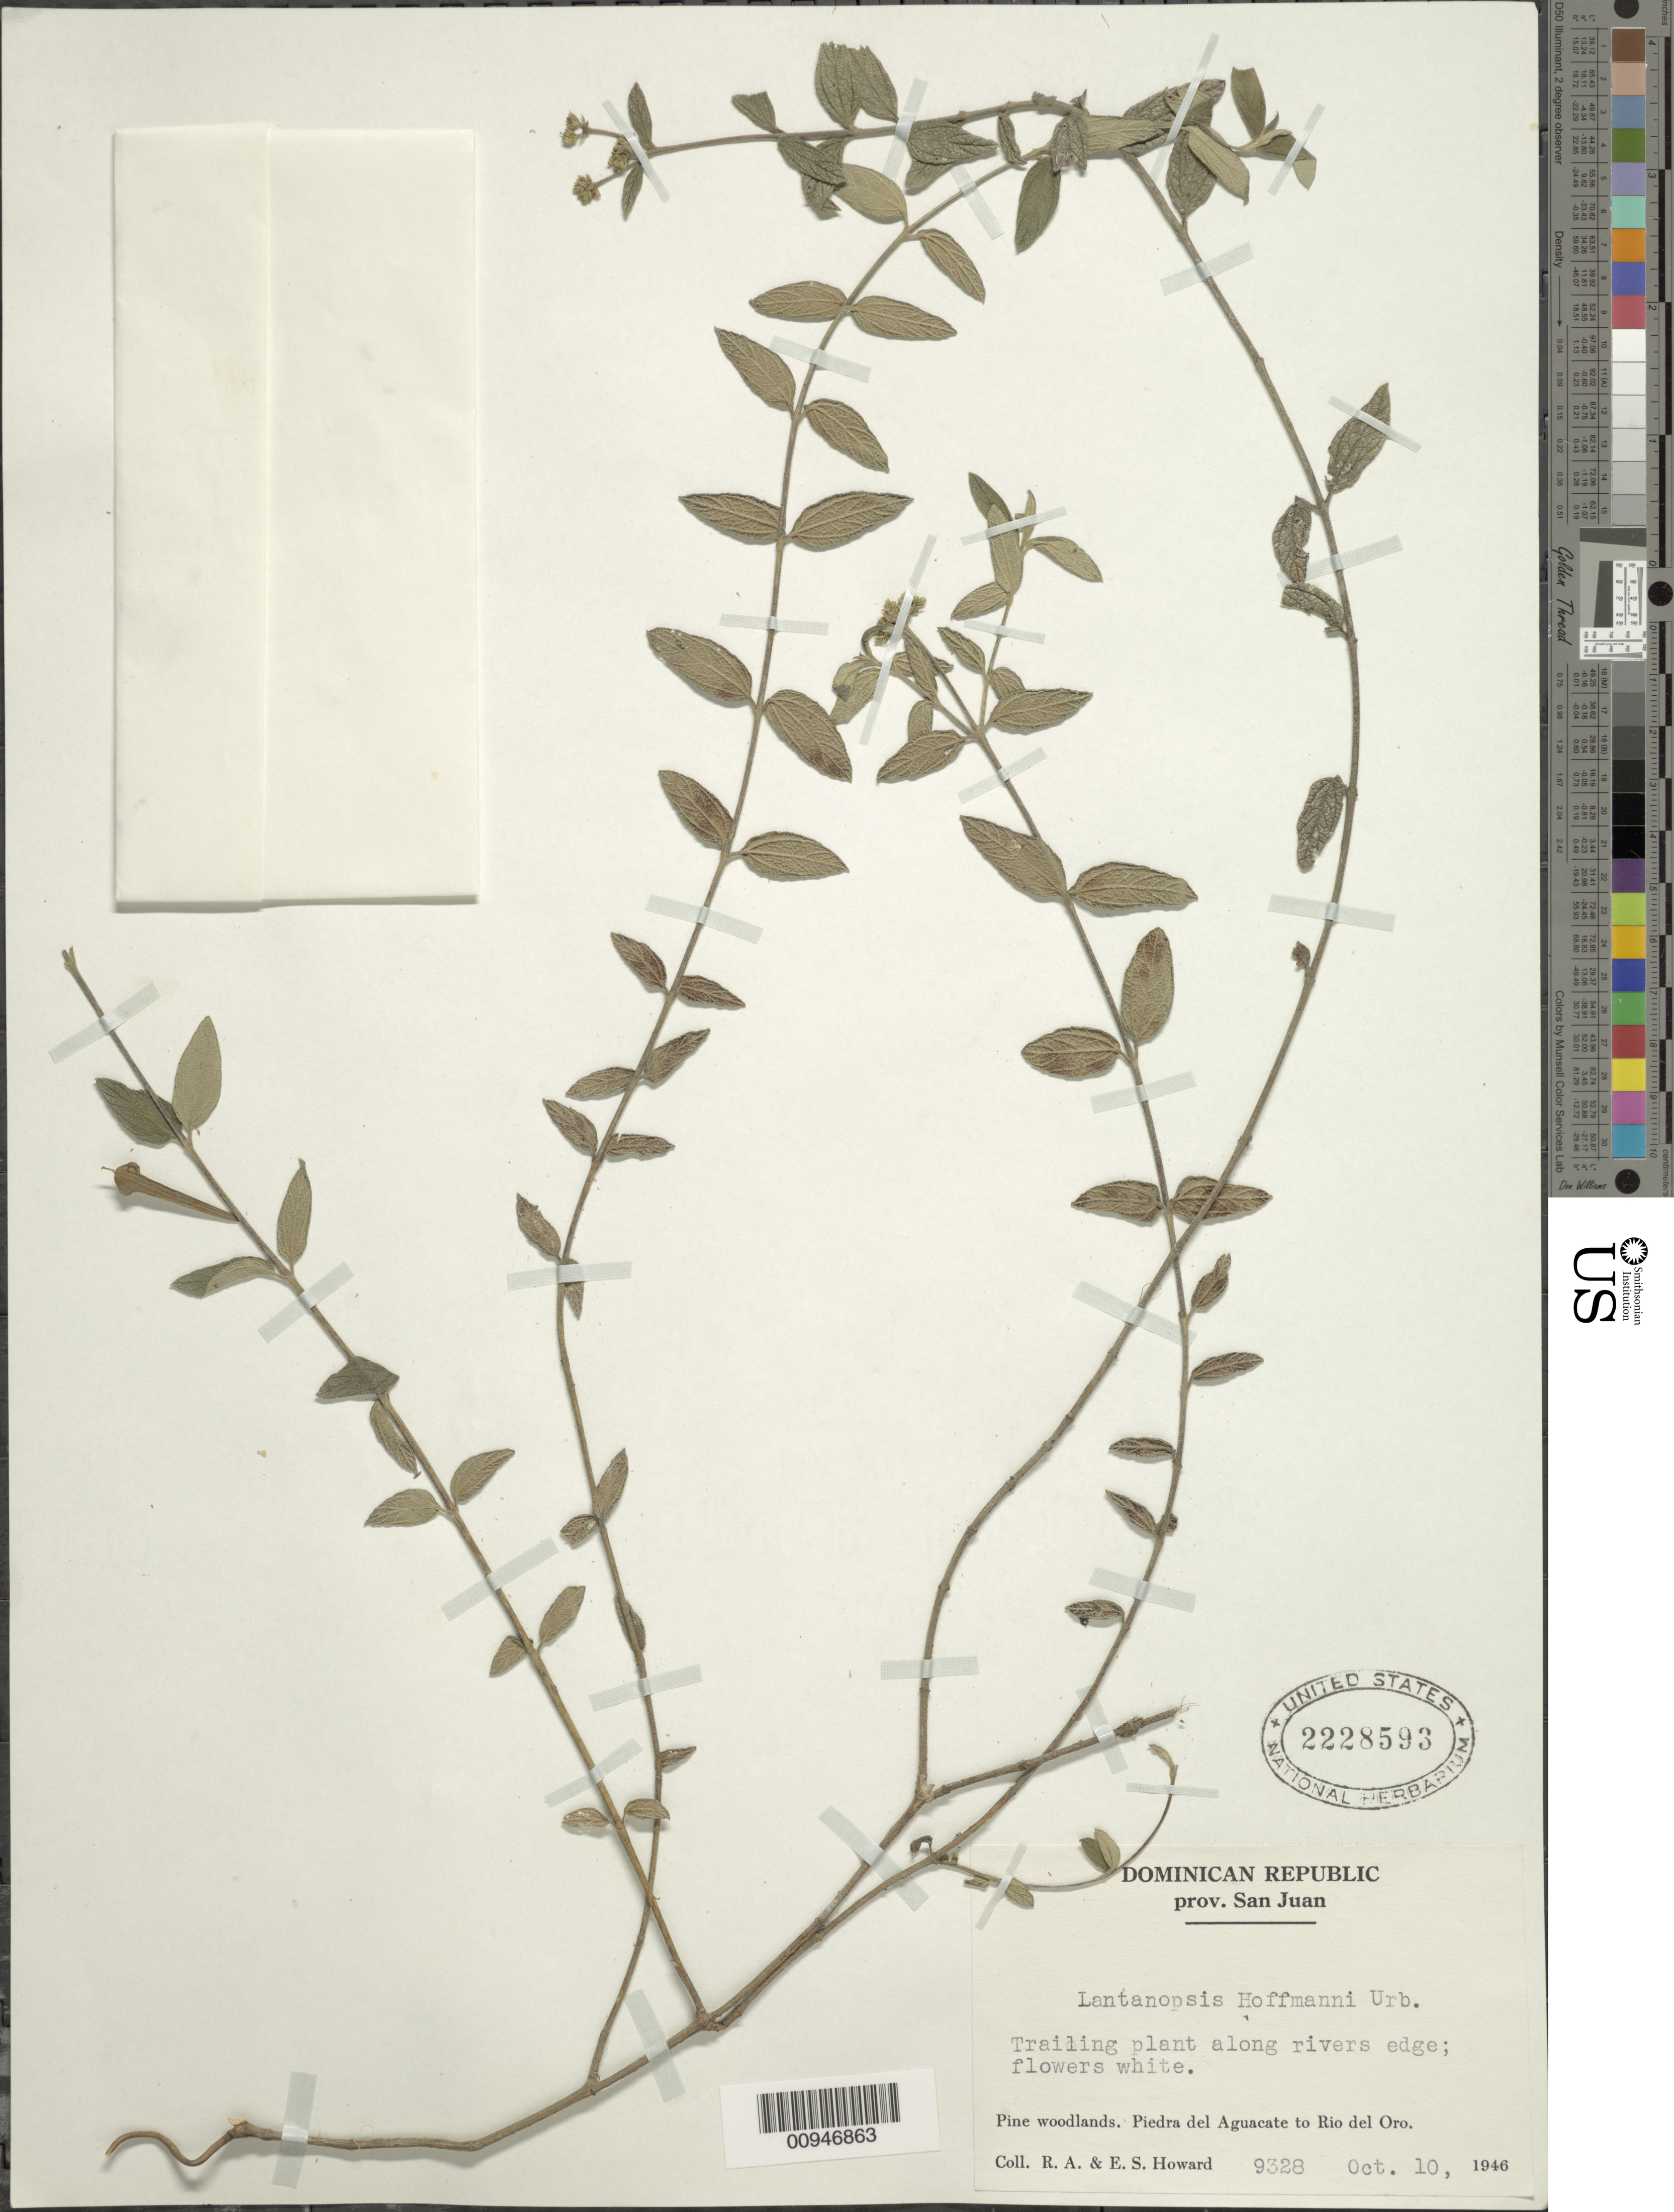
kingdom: Plantae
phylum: Tracheophyta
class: Magnoliopsida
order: Asterales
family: Asteraceae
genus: Lantanopsis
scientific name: Lantanopsis hoffmannii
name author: Urb.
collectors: R. A. Howard & E. S. Howard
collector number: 9328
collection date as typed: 10 Oct 1946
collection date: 1946-10-10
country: Dominican Republic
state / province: San Juan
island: Hispaniola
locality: Piedra del Aguacate to Rio del Oro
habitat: Along rivers edge in pine woodlands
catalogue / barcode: US 2228593